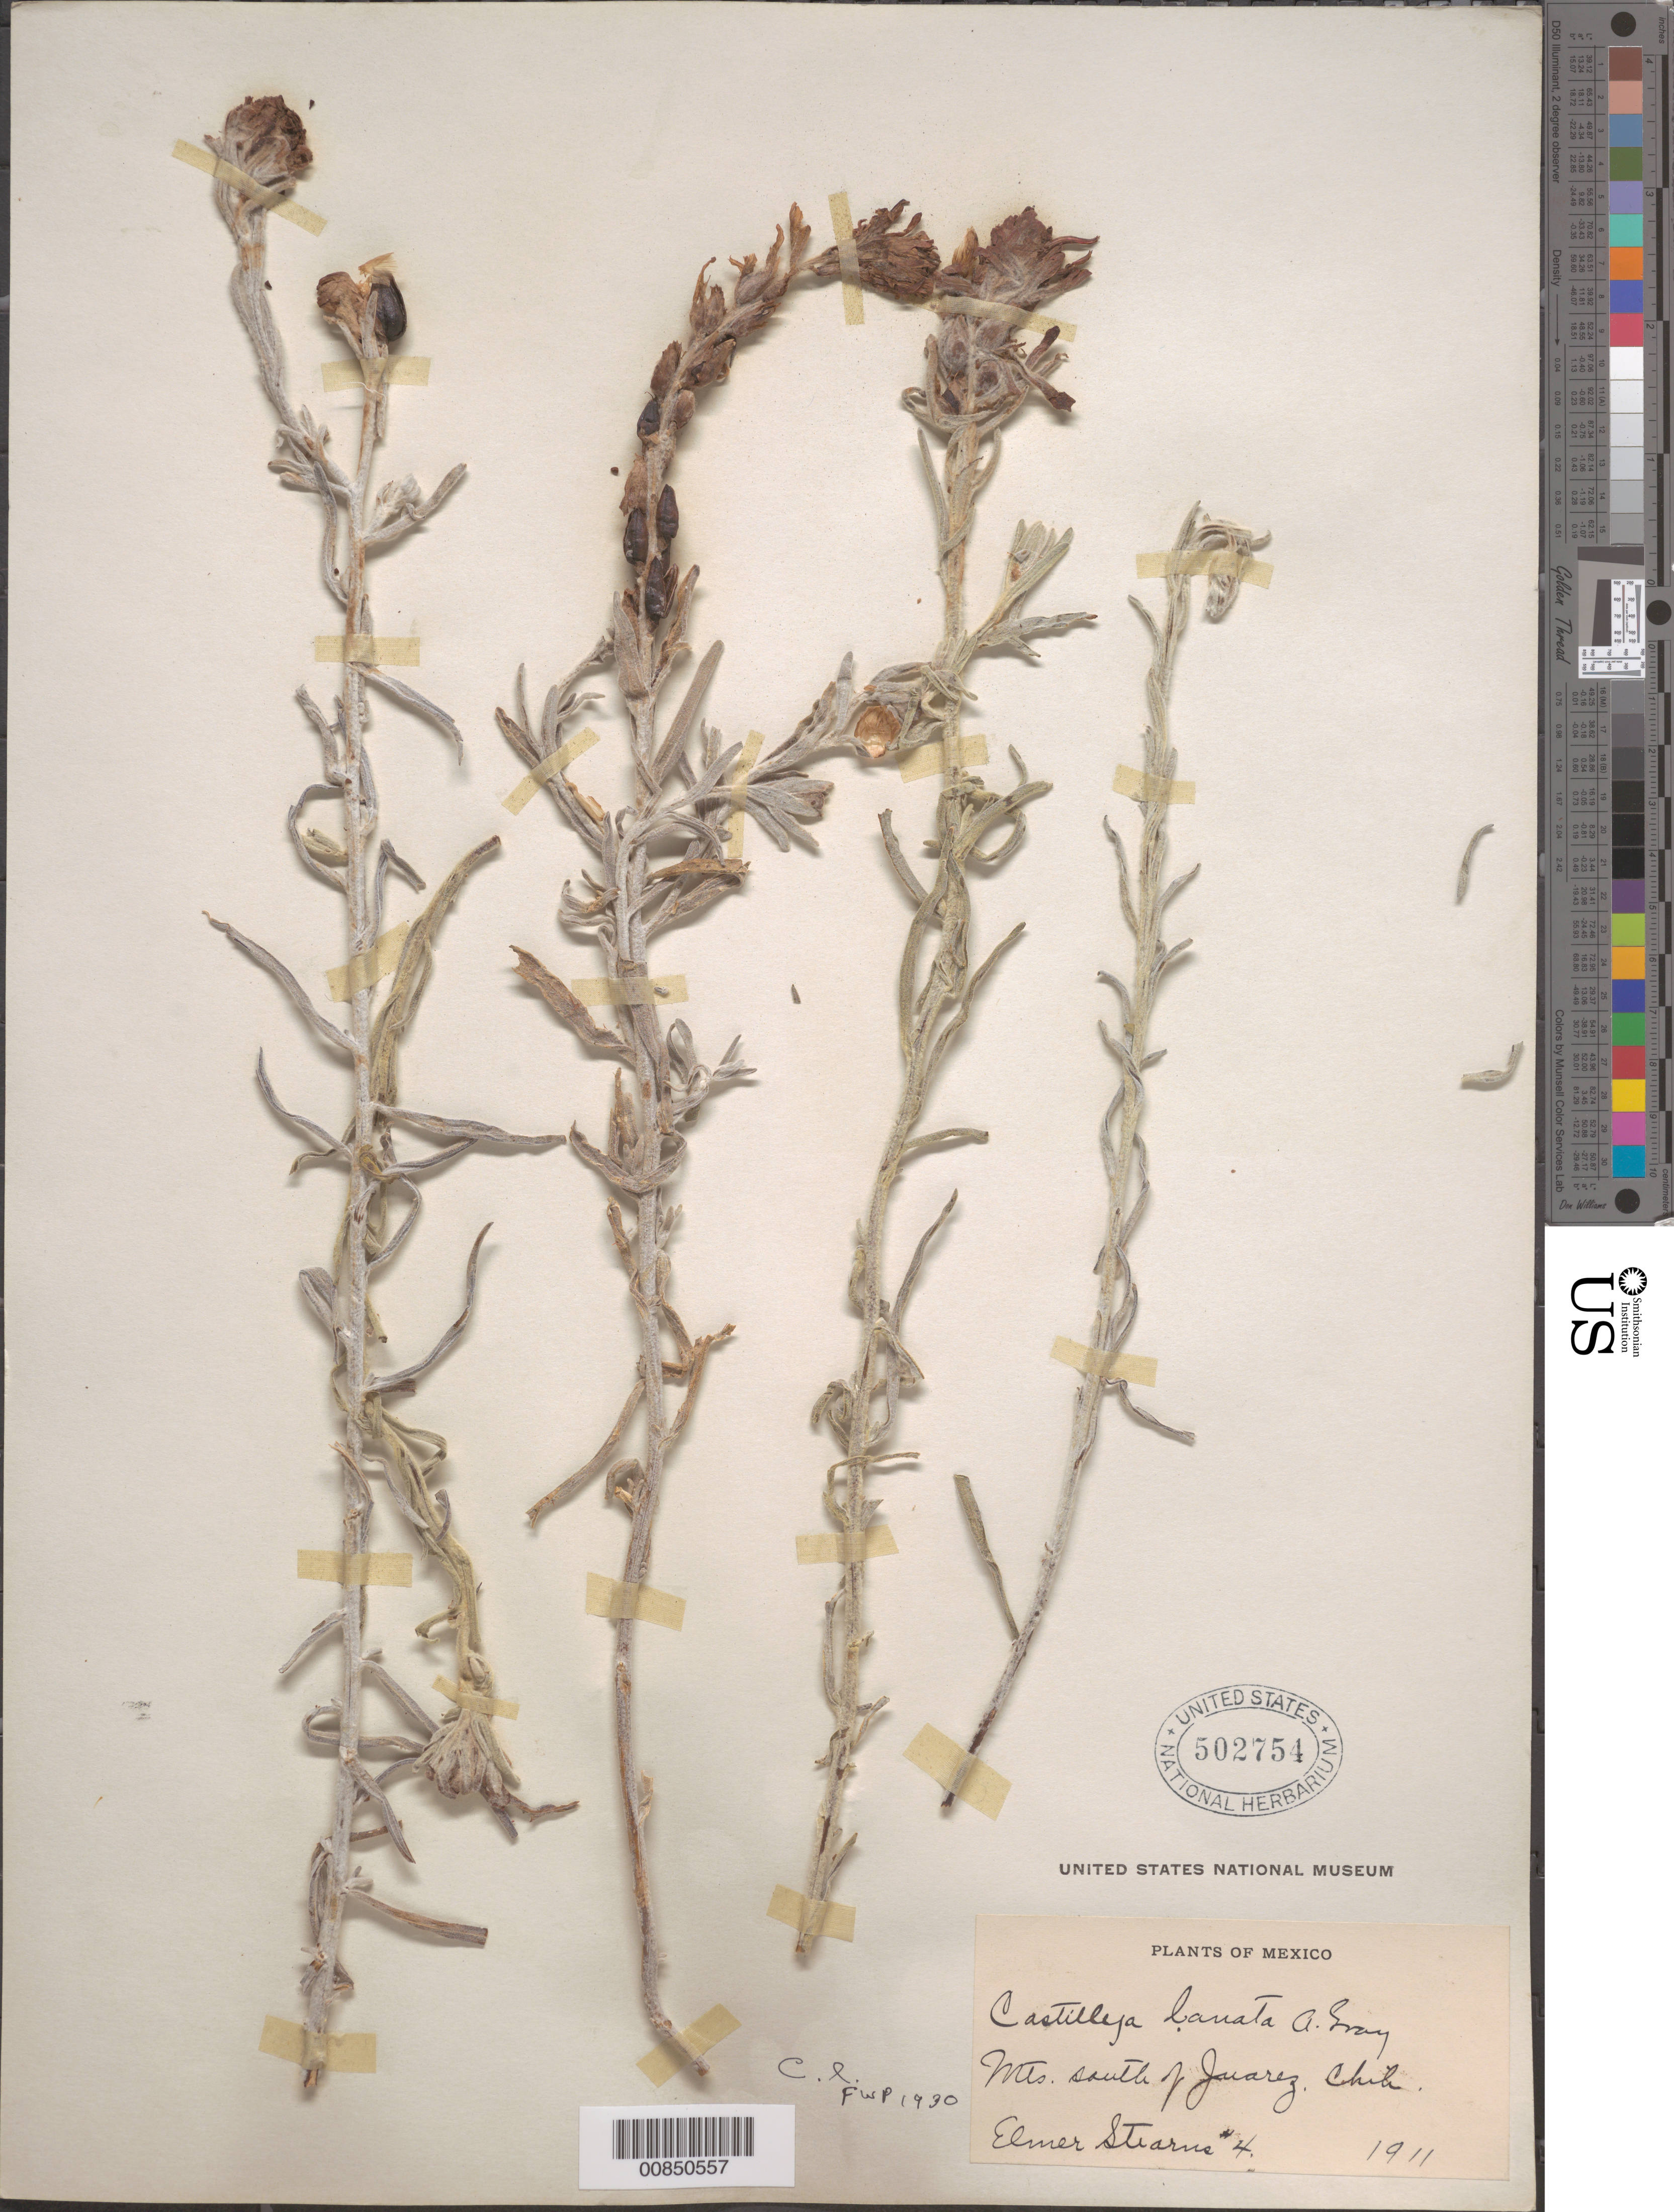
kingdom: Plantae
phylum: Tracheophyta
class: Magnoliopsida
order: Lamiales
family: Orobanchaceae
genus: Castilleja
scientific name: Castilleja lanata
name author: A. Gray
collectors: E. Stearns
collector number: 4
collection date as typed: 1911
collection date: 1911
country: Mexico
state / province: Chihuahua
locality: Mts. S of Juárez, Chihuahua.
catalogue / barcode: US 502754